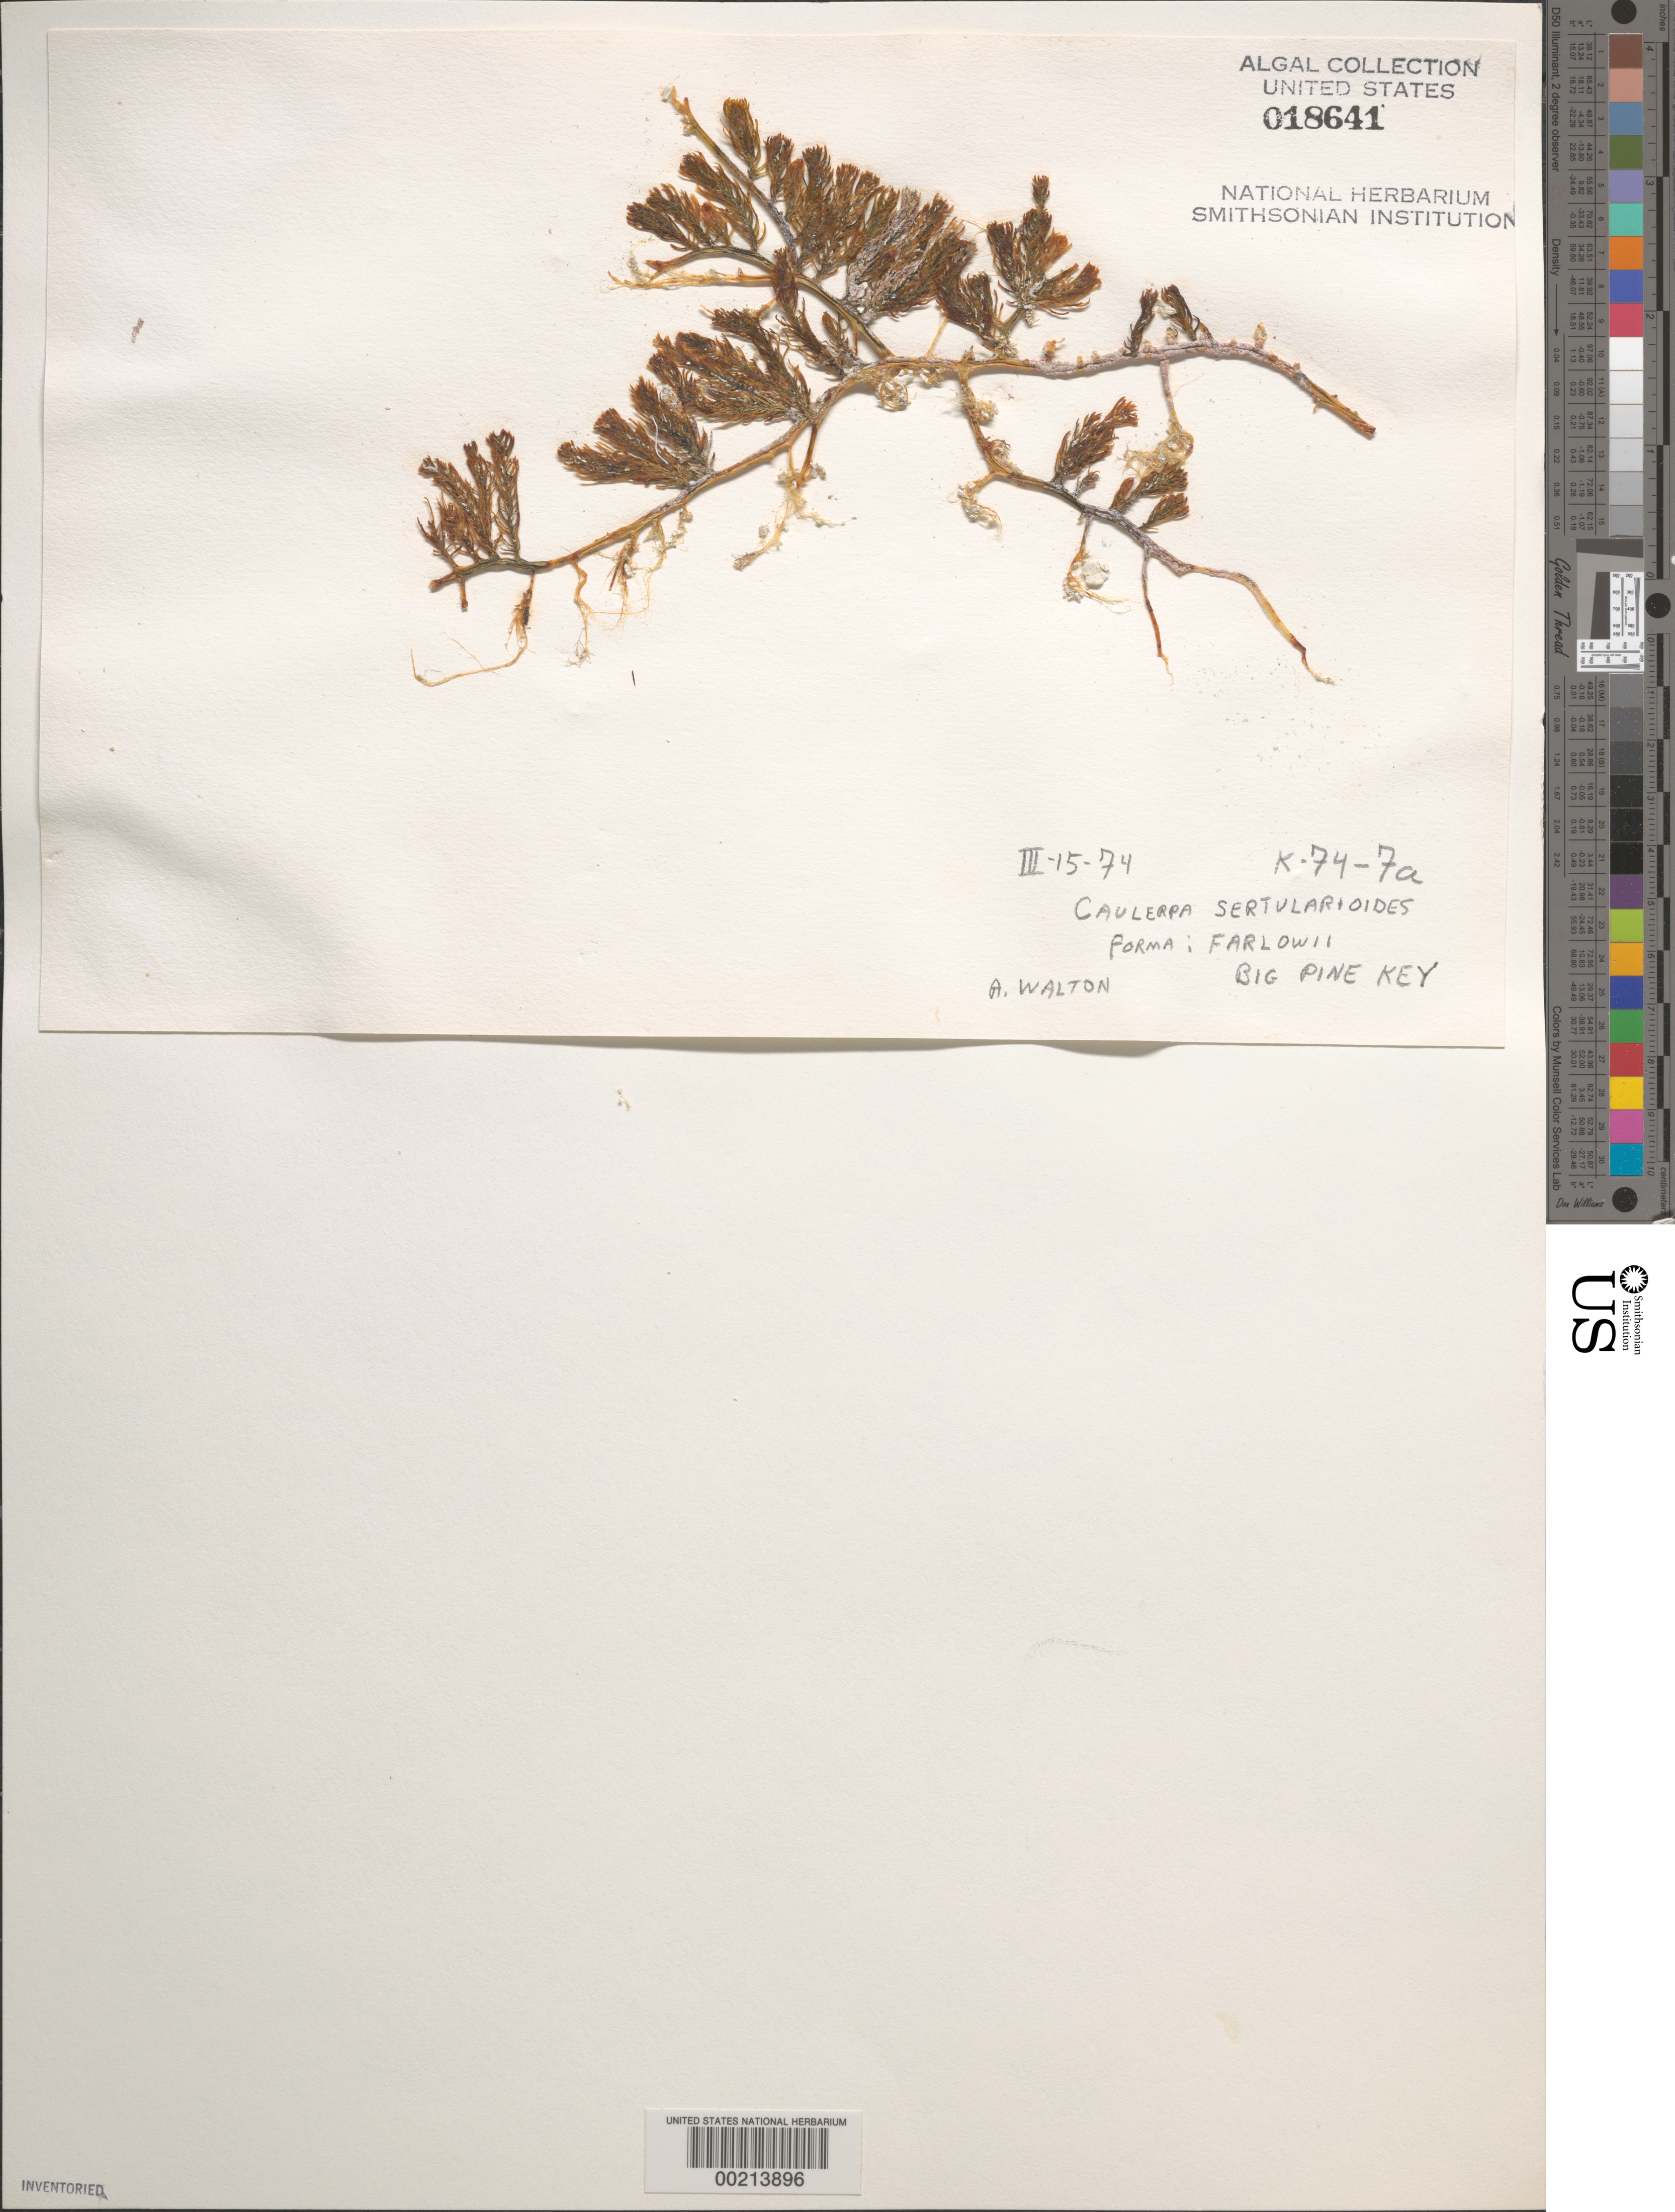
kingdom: Plantae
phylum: Chlorophyta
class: Ulvophyceae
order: Bryopsidales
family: Caulerpaceae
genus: Caulerpa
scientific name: Caulerpa sertularioides f. farlowii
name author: (Weber Bosse) Børgesen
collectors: A. Walton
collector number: K-74-7a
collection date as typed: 15 Mar 1974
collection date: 1974-03-15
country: United States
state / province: Florida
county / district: Monroe County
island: Big Pine Key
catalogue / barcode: US 18641